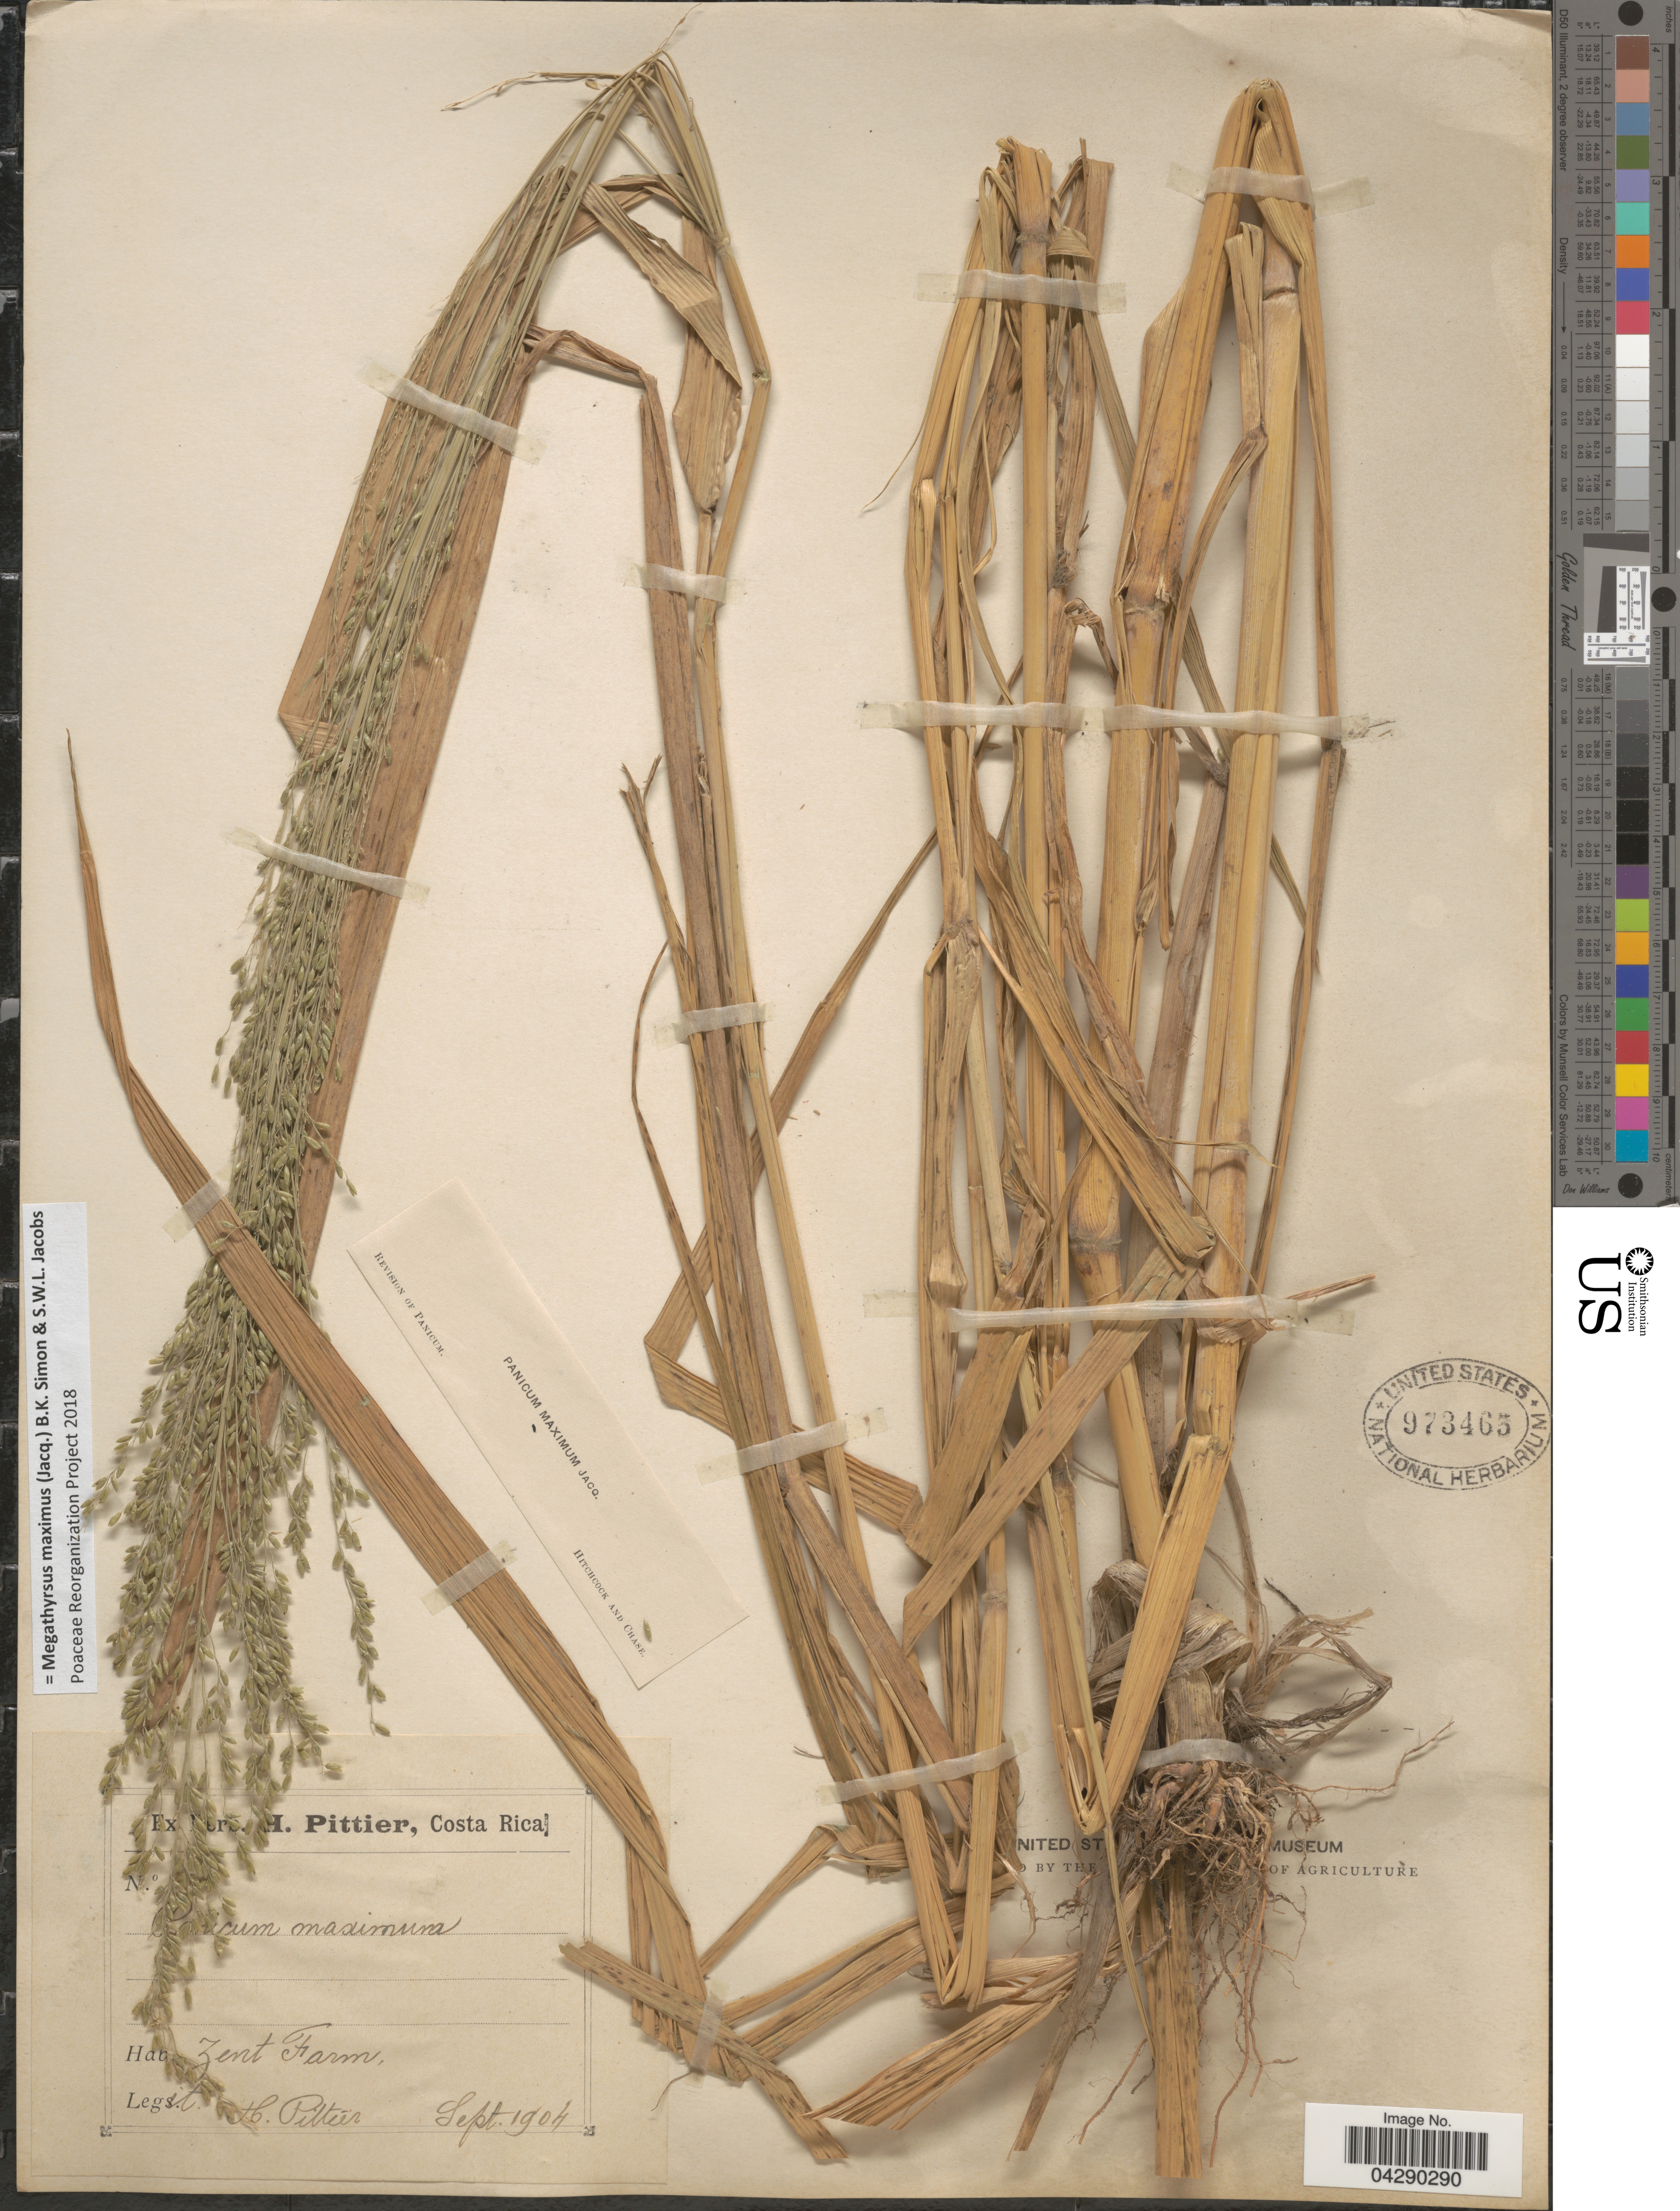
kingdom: Plantae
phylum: Tracheophyta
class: Liliopsida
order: Poales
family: Poaceae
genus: Megathyrsus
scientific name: Megathyrsus maximus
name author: (Jacq.) B.K. Simon & S.W.L. Jacobs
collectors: H. F. Pittier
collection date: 1904-09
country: Costa Rica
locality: Zent Farm.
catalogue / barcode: US 973465